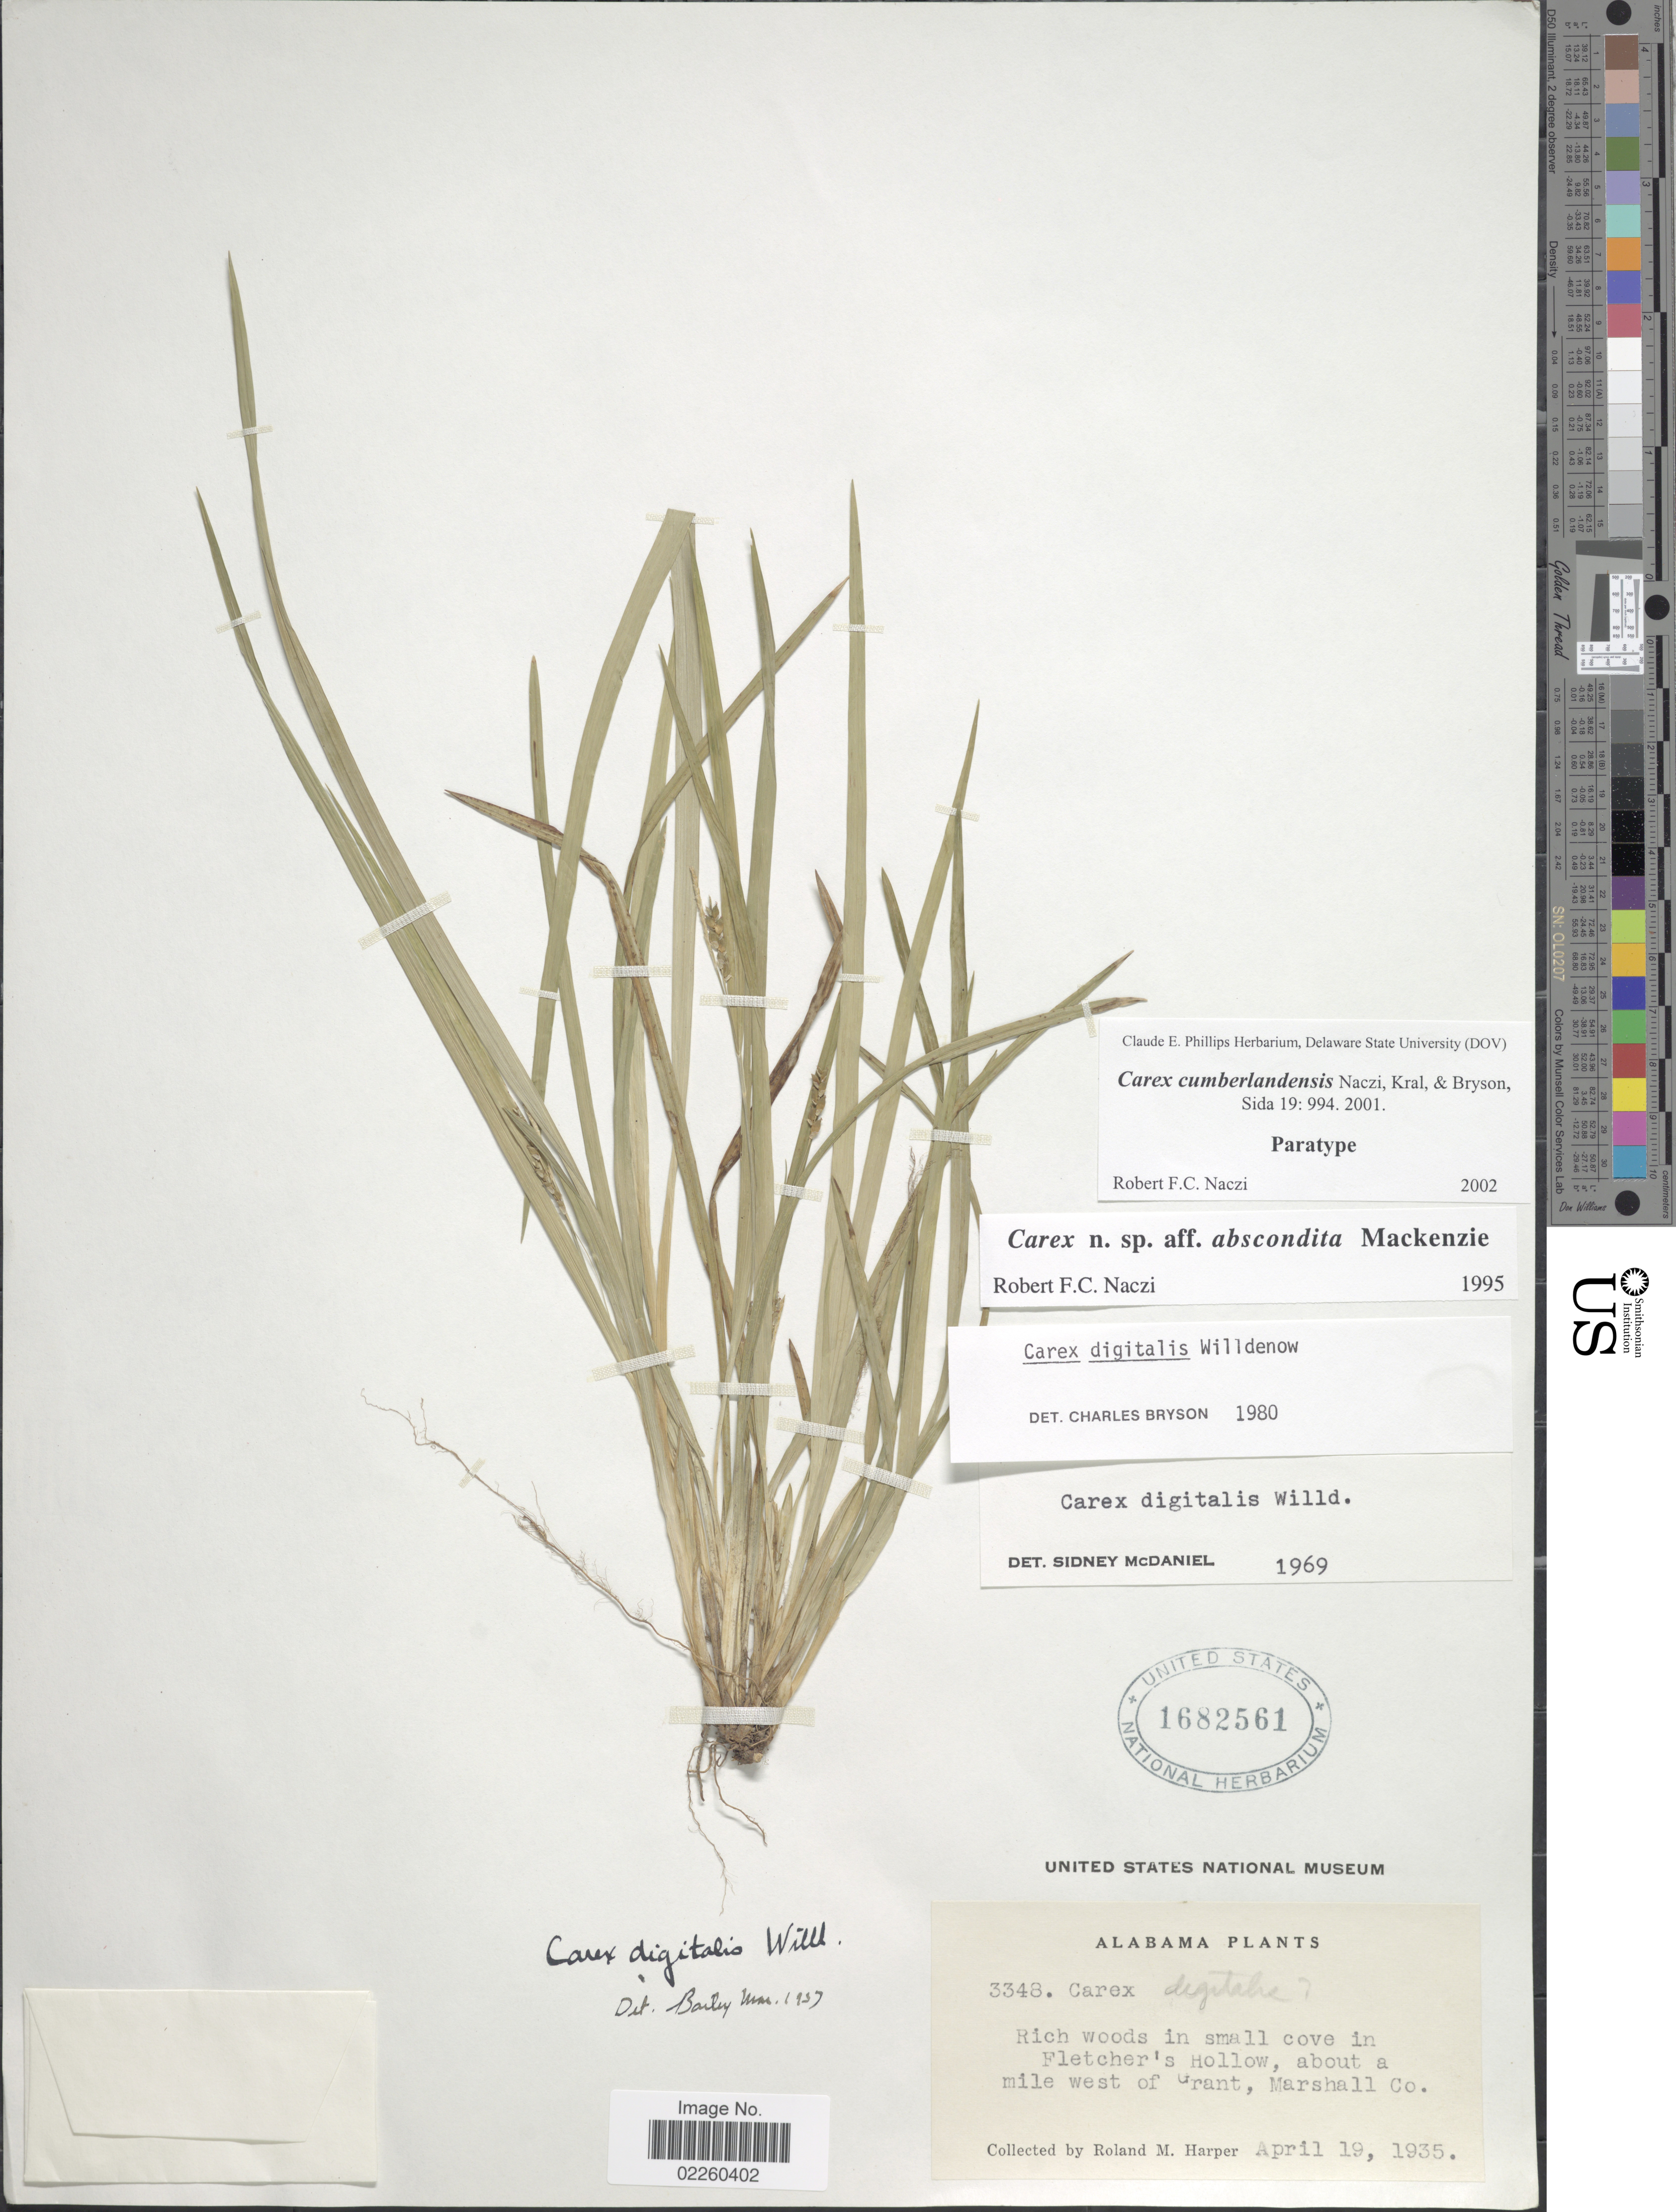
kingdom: Plantae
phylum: Tracheophyta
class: Liliopsida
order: Poales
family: Cyperaceae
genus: Carex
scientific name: Carex cumberlandensis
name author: Naczi & et al.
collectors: R. M. Harper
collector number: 3348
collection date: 1935-04-19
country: United States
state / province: Alabama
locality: Rich woods in small cove in Fletcher's Hollow, about a mile west of Grant, Marshall Co.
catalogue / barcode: US 1682561